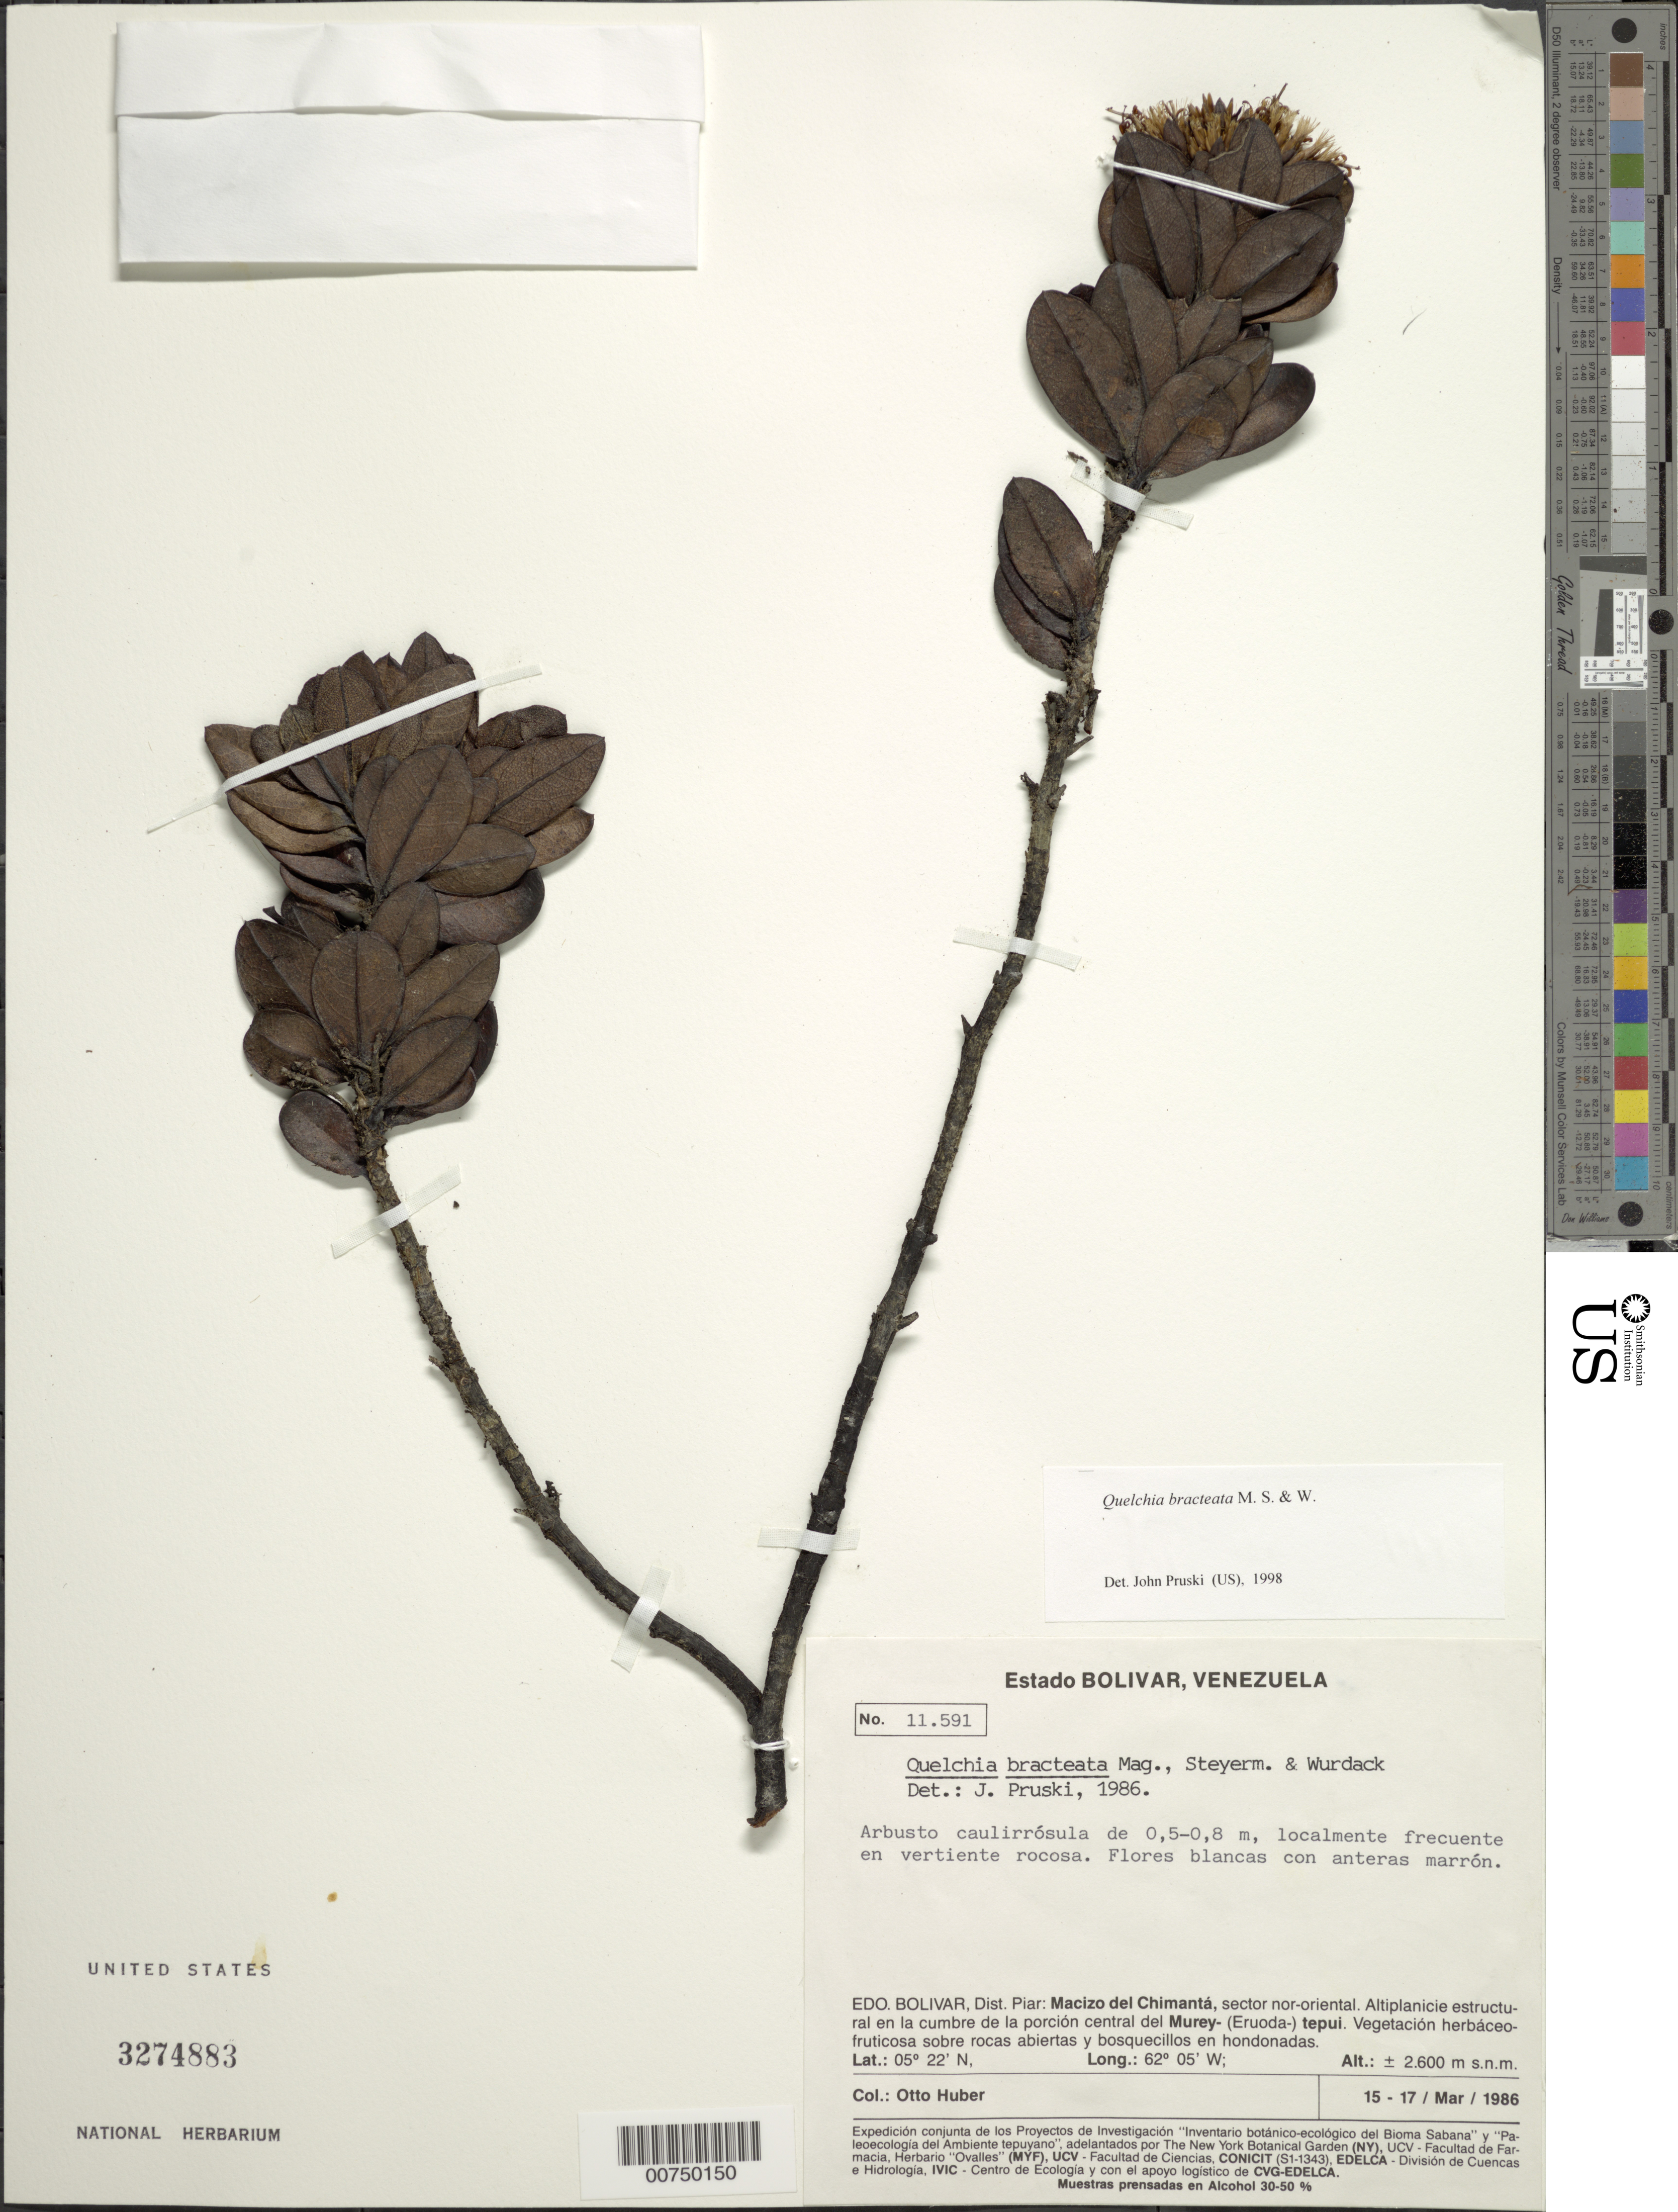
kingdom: Plantae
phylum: Tracheophyta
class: Magnoliopsida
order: Asterales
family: Asteraceae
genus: Quelchia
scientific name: Quelchia bracteata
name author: Maguire et al.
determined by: Pruski, J. F.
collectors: O. Huber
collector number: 11591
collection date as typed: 15-Mar-86 to 17-Mar-86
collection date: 1986-03-15/1986-03-17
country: Venezuela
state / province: Bolívar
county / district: Piar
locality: Macizo del Chimantá, sector nor-oriental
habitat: Vertiente rocosa. Altiplanicie estructural en la cumbre de la porción central del Murey-(Eruoda) tepui. Vegetación…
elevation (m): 2600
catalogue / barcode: US 3274883